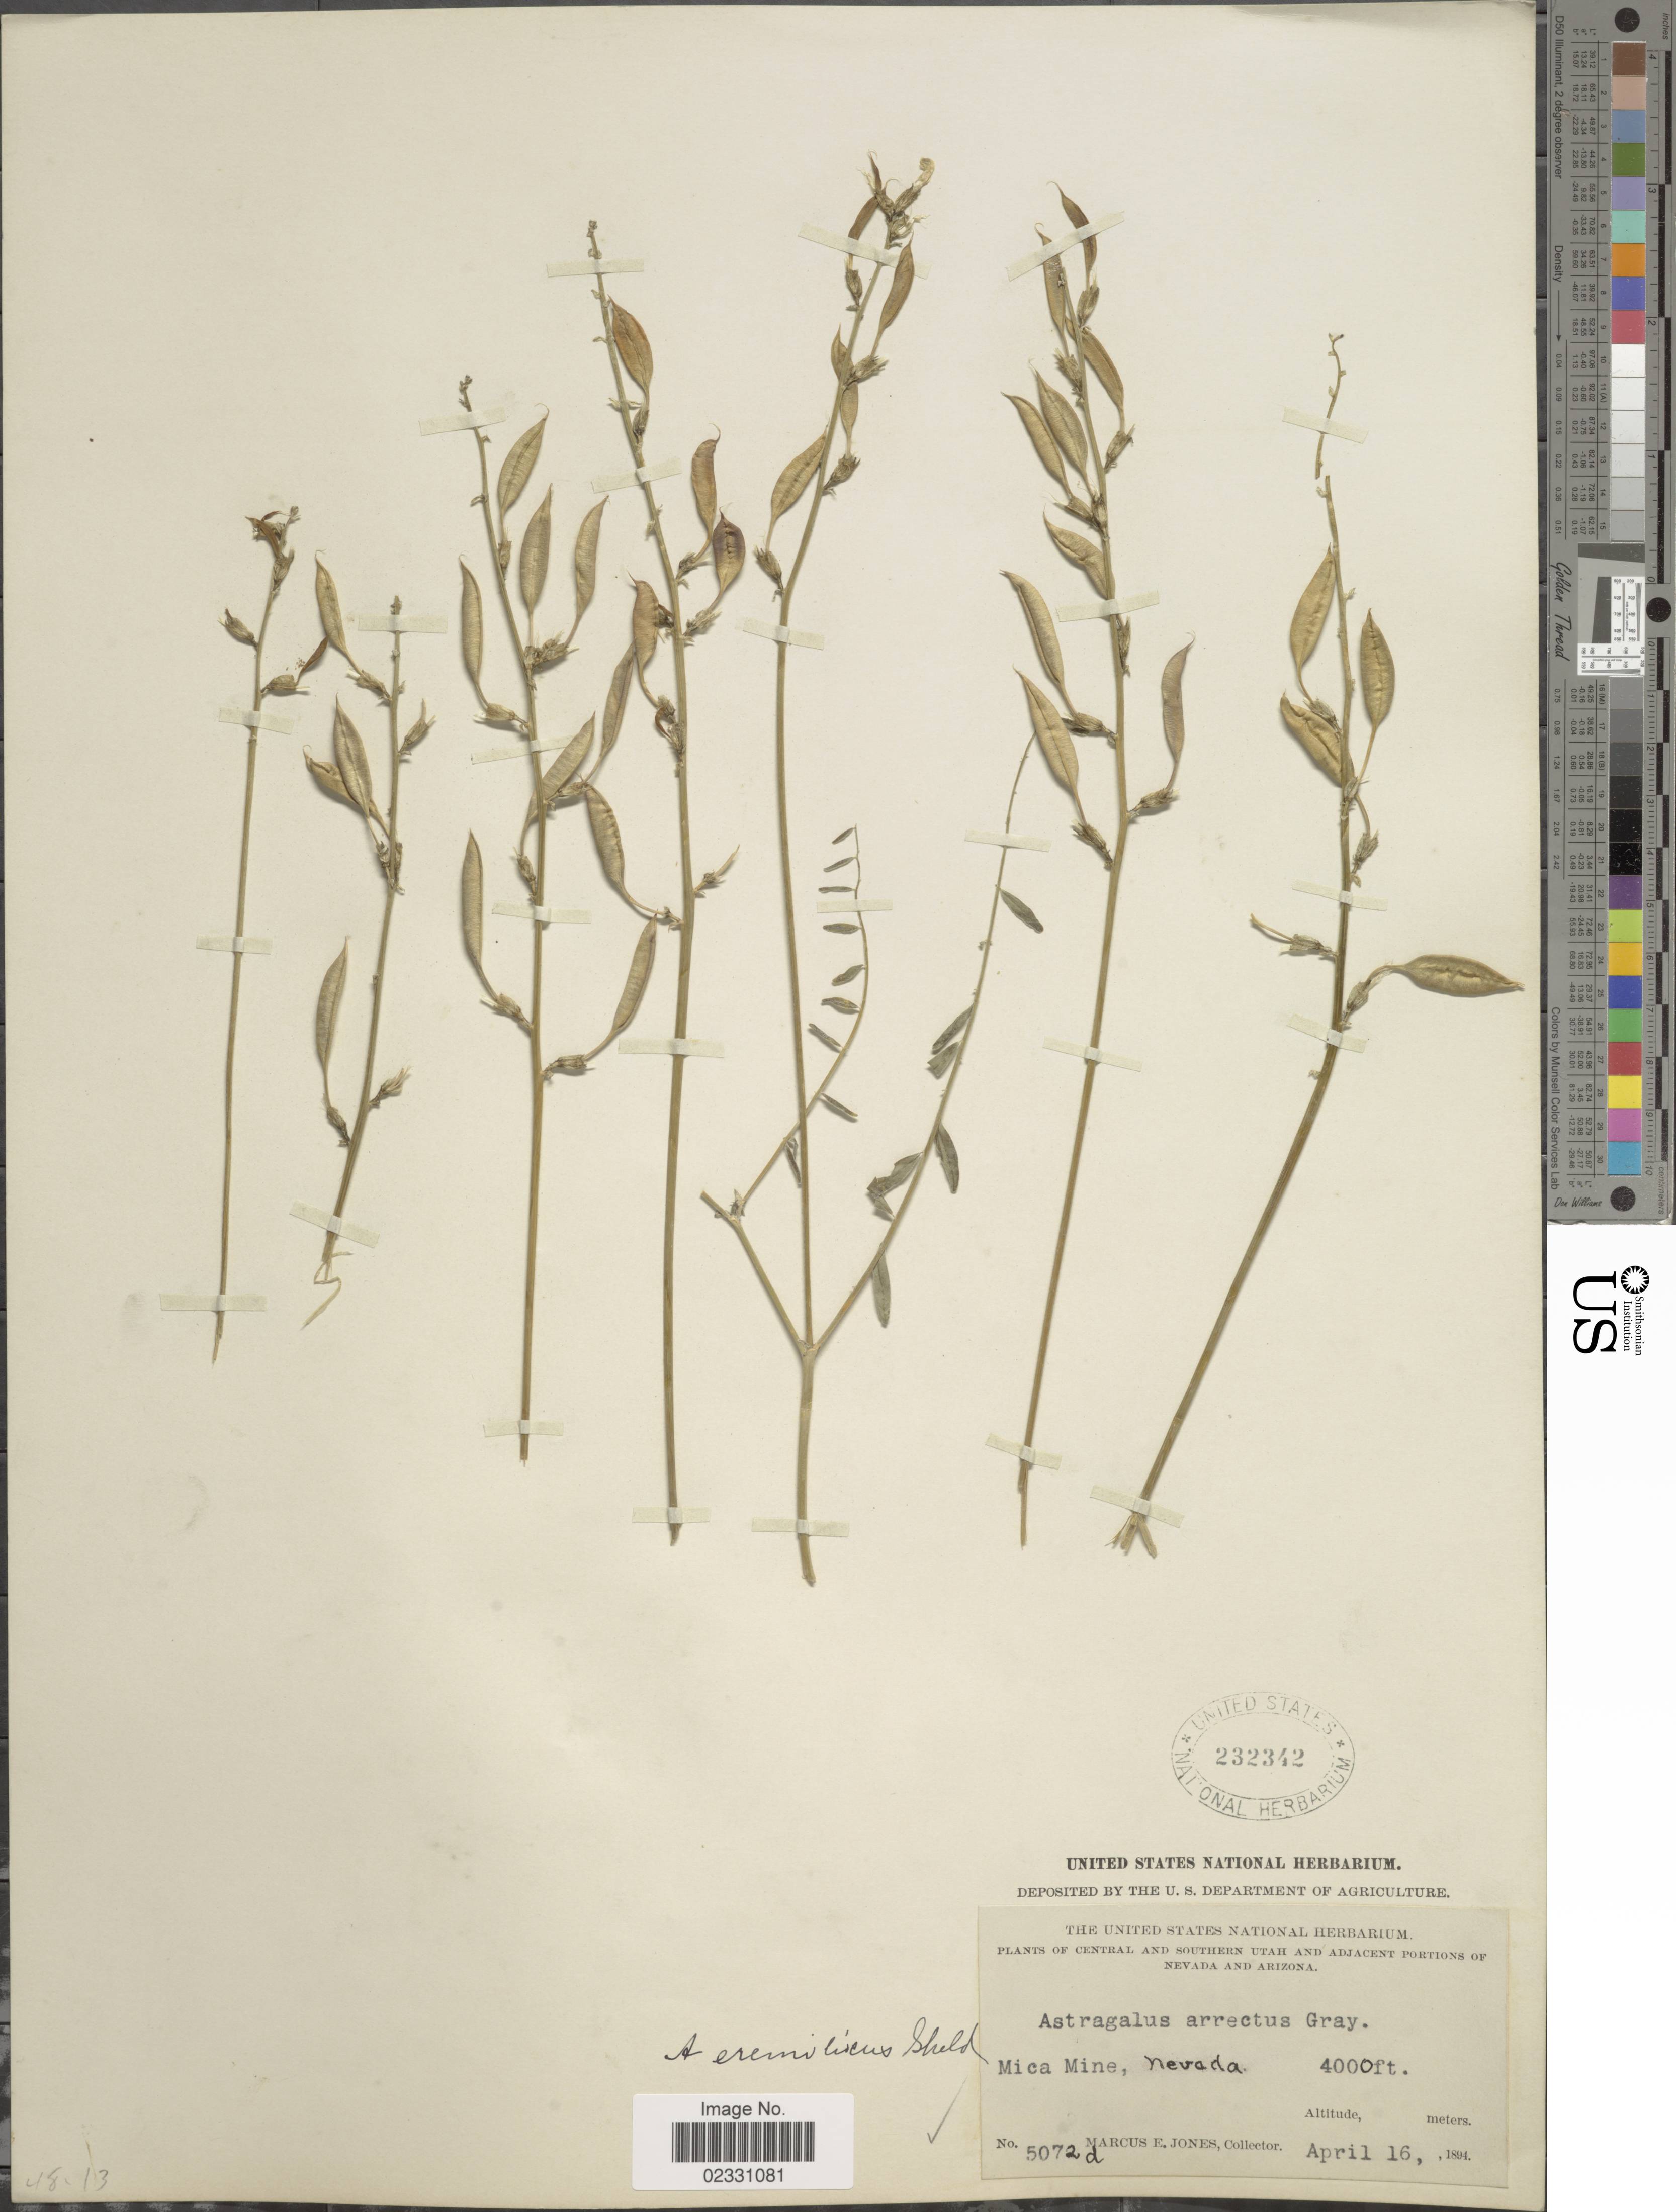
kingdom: Plantae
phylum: Tracheophyta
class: Magnoliopsida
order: Fabales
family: Fabaceae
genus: Astragalus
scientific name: Astragalus eremiticus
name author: E. Sheld.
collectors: M. E. Jones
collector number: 5072d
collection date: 1894-04-16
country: United States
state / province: Nevada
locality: Adjacent portions of Nevada. Mica Mine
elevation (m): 1219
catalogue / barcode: US 232342